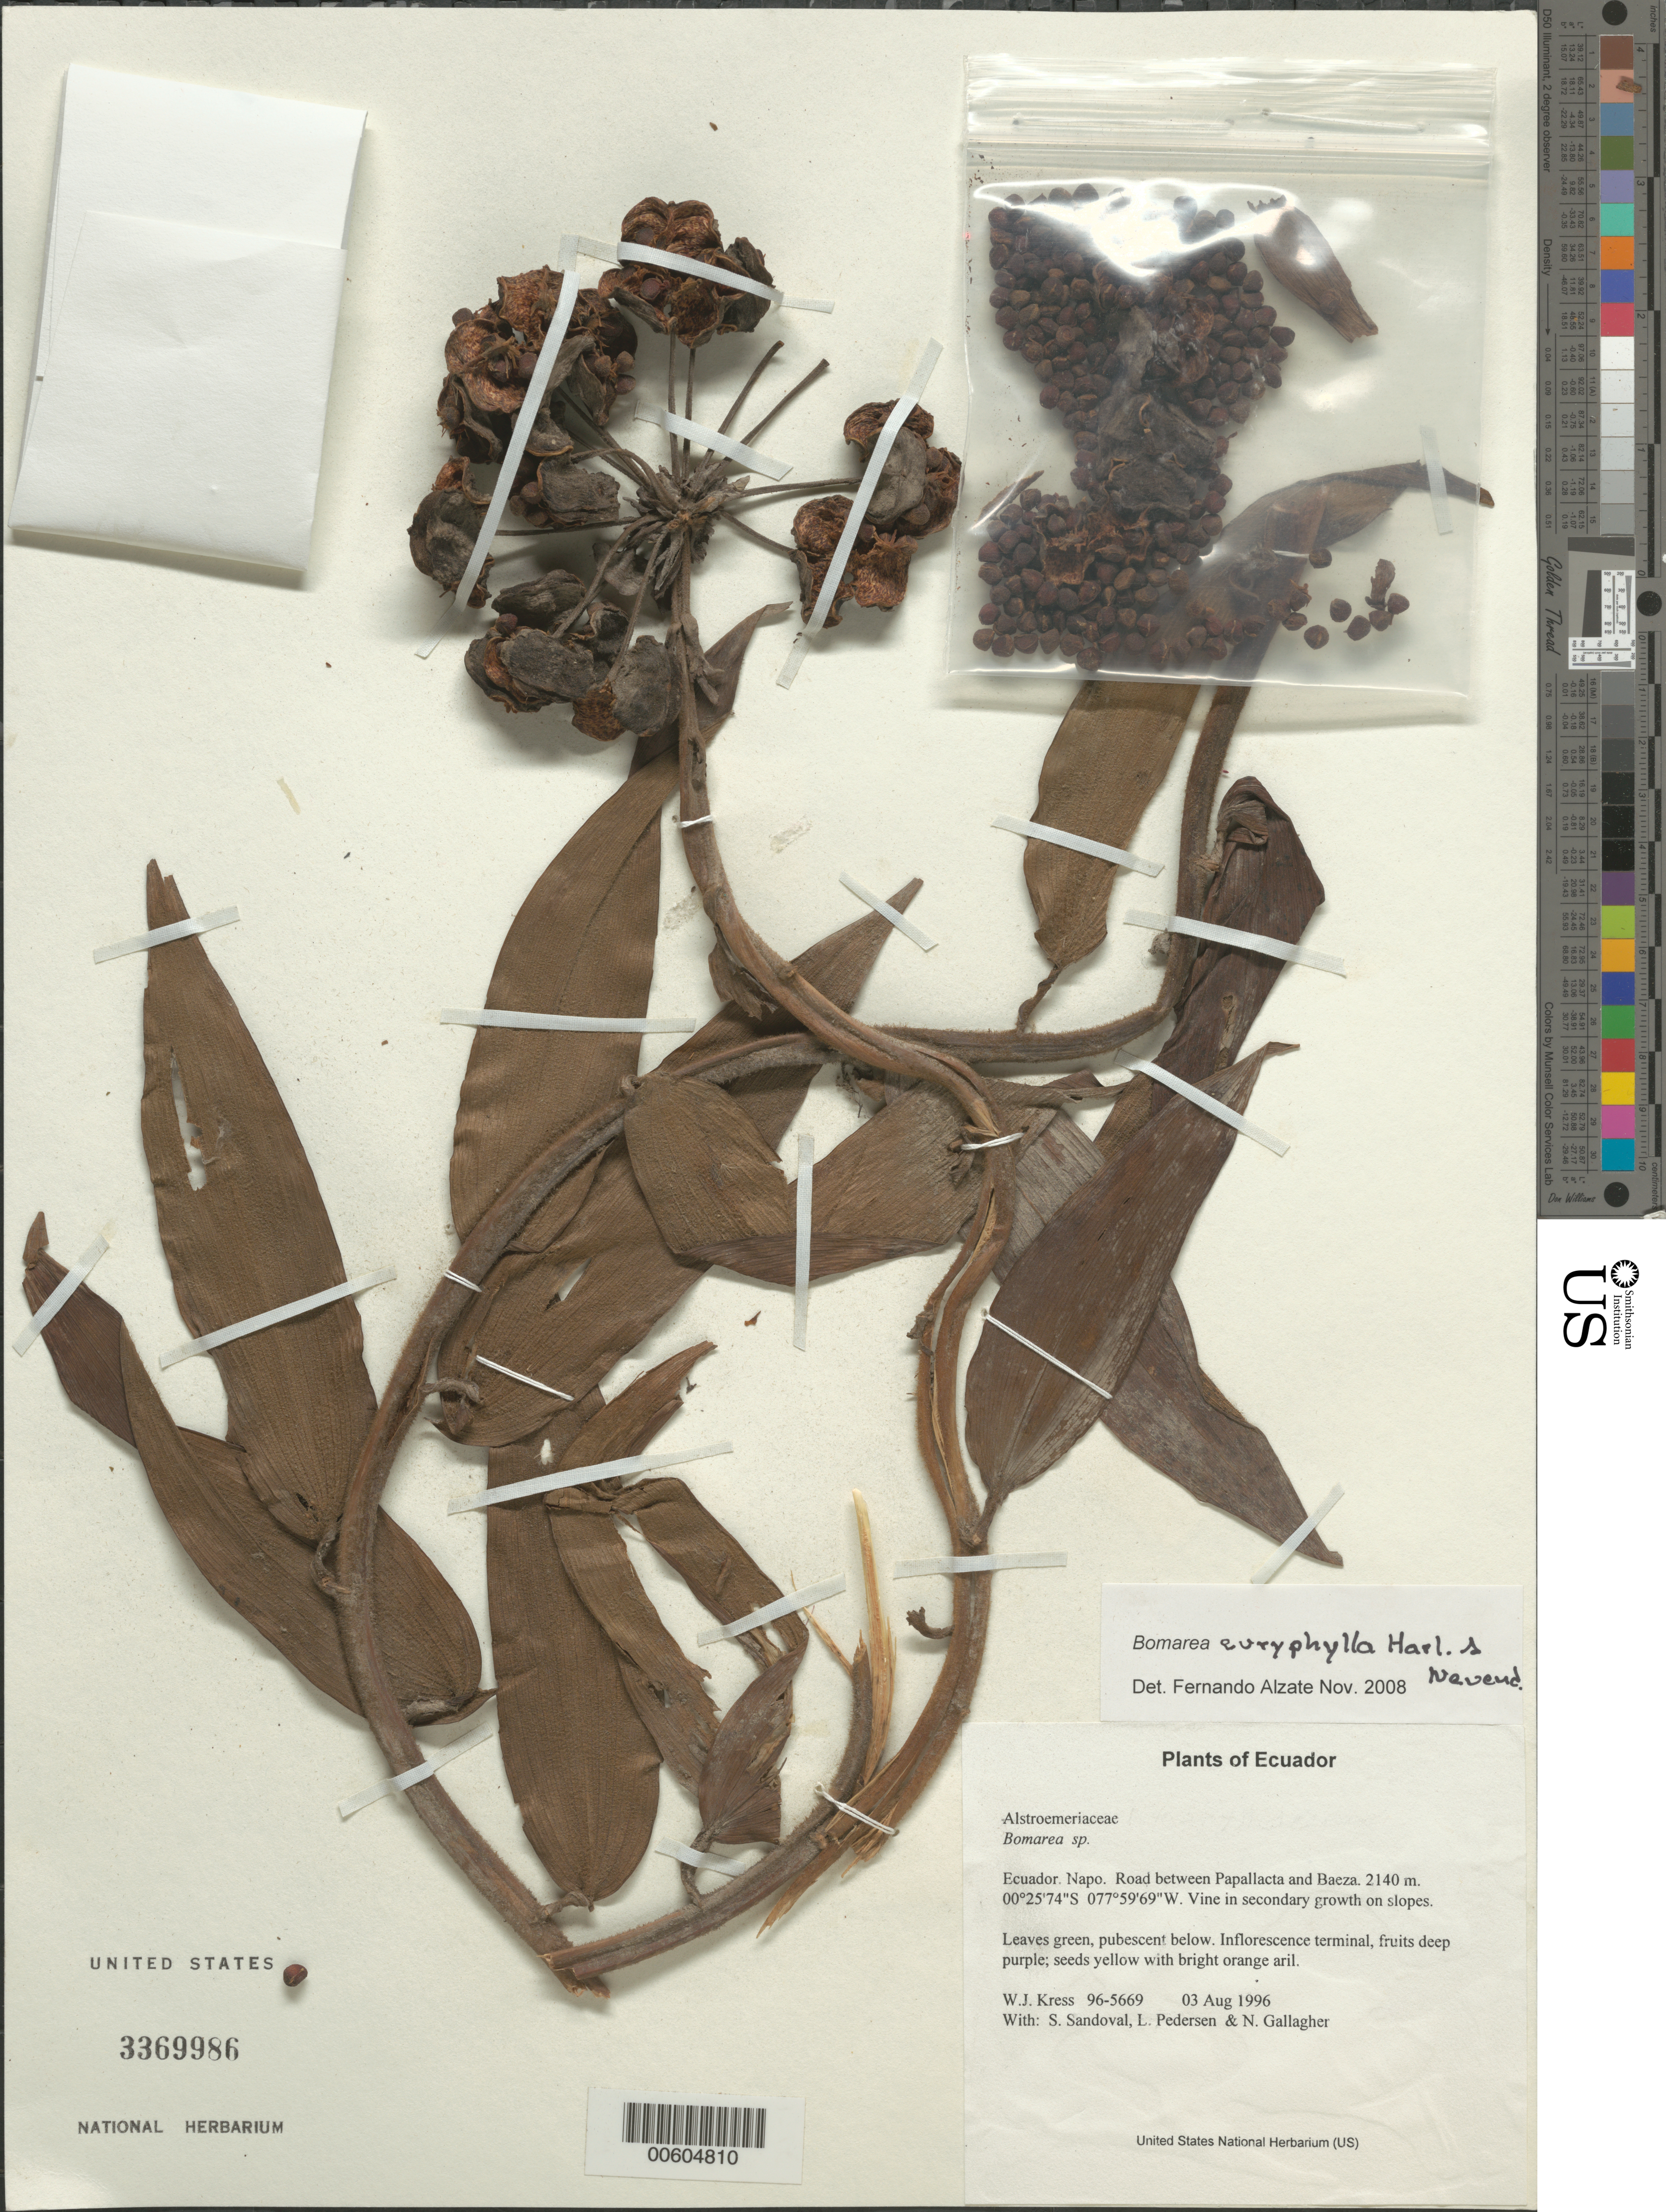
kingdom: Plantae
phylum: Tracheophyta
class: Liliopsida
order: Liliales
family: Alstroemeriaceae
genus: Bomarea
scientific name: Bomarea euryphylla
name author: Harling & Neuendorf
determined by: Alzate, F.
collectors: W. J. Kress, S. Sandoval, L. Pedersen & N. L. Gallagher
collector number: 96-5669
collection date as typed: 03 Aug 1996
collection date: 1996-08-03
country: Ecuador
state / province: Napo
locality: Road between Papallacta and Baeza.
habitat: Vine in secondary growth on slopes.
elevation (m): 2140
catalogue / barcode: US 3369986